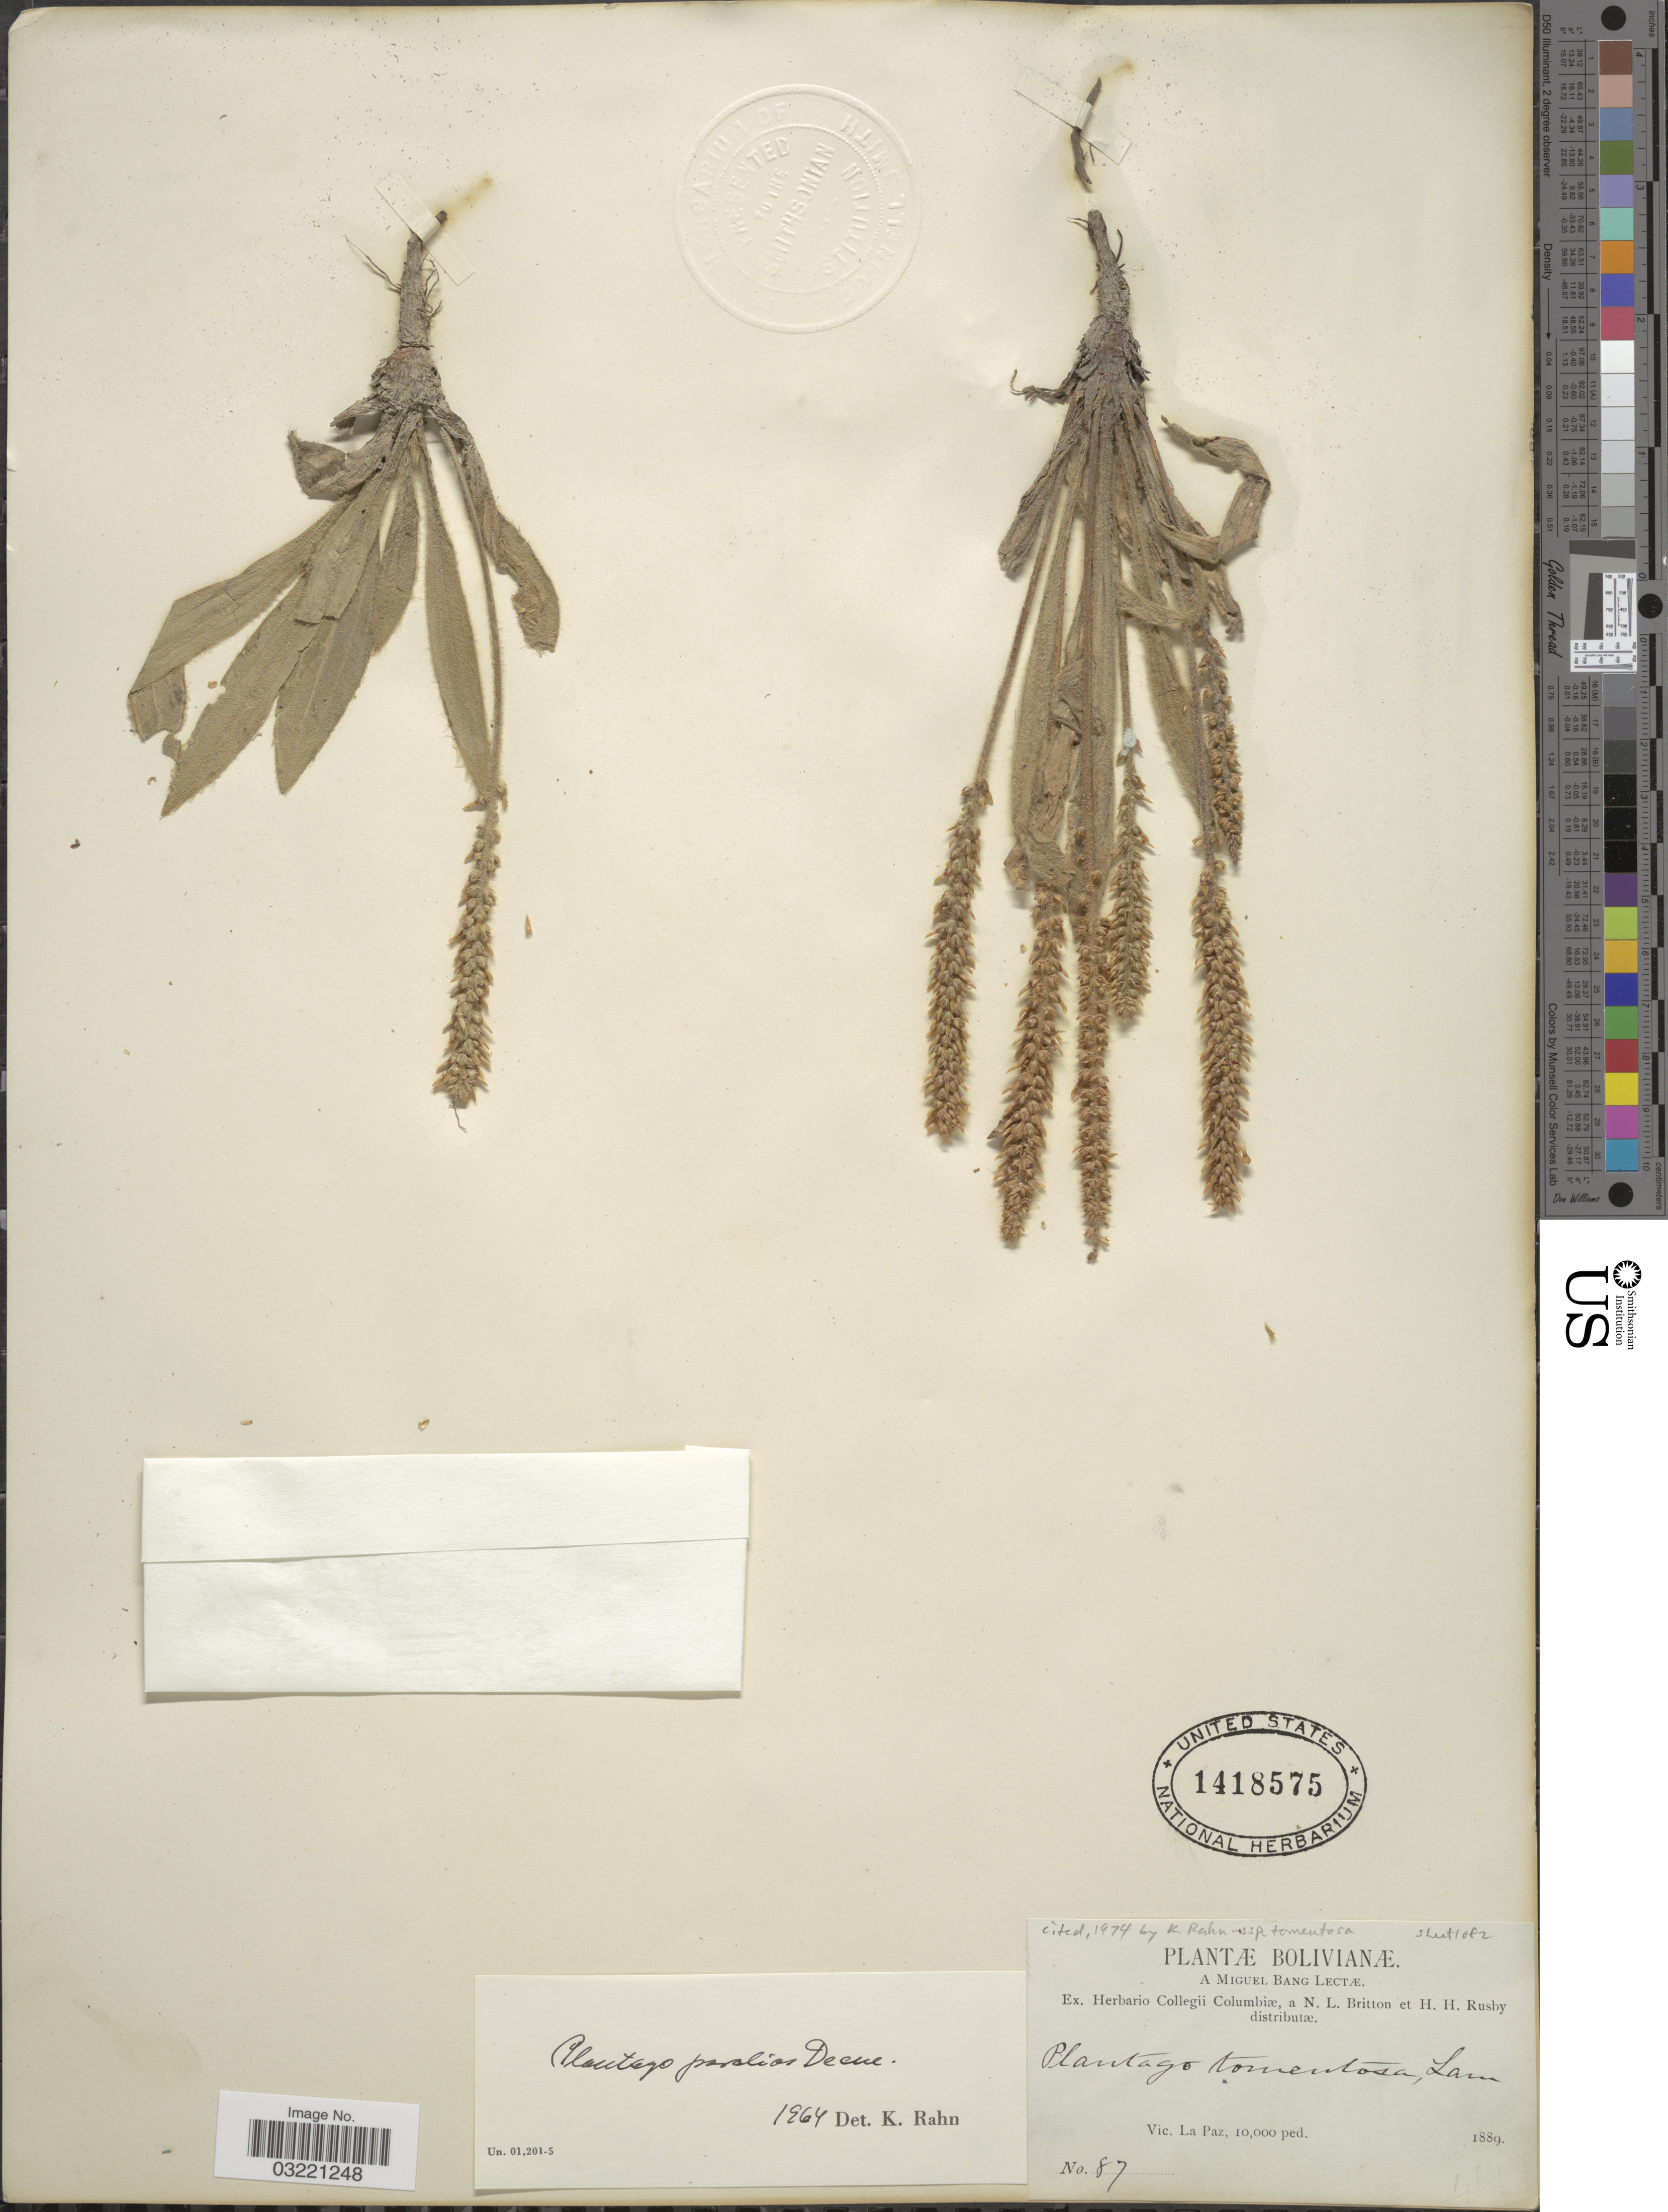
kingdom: Plantae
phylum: Tracheophyta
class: Magnoliopsida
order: Lamiales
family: Plantaginaceae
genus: Plantago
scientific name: Plantago tomentosa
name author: Lam.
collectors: M. Bang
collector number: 87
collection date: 1889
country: Bolivia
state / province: La Paz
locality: Vic. La Paz.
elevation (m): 3048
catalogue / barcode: US 1418575